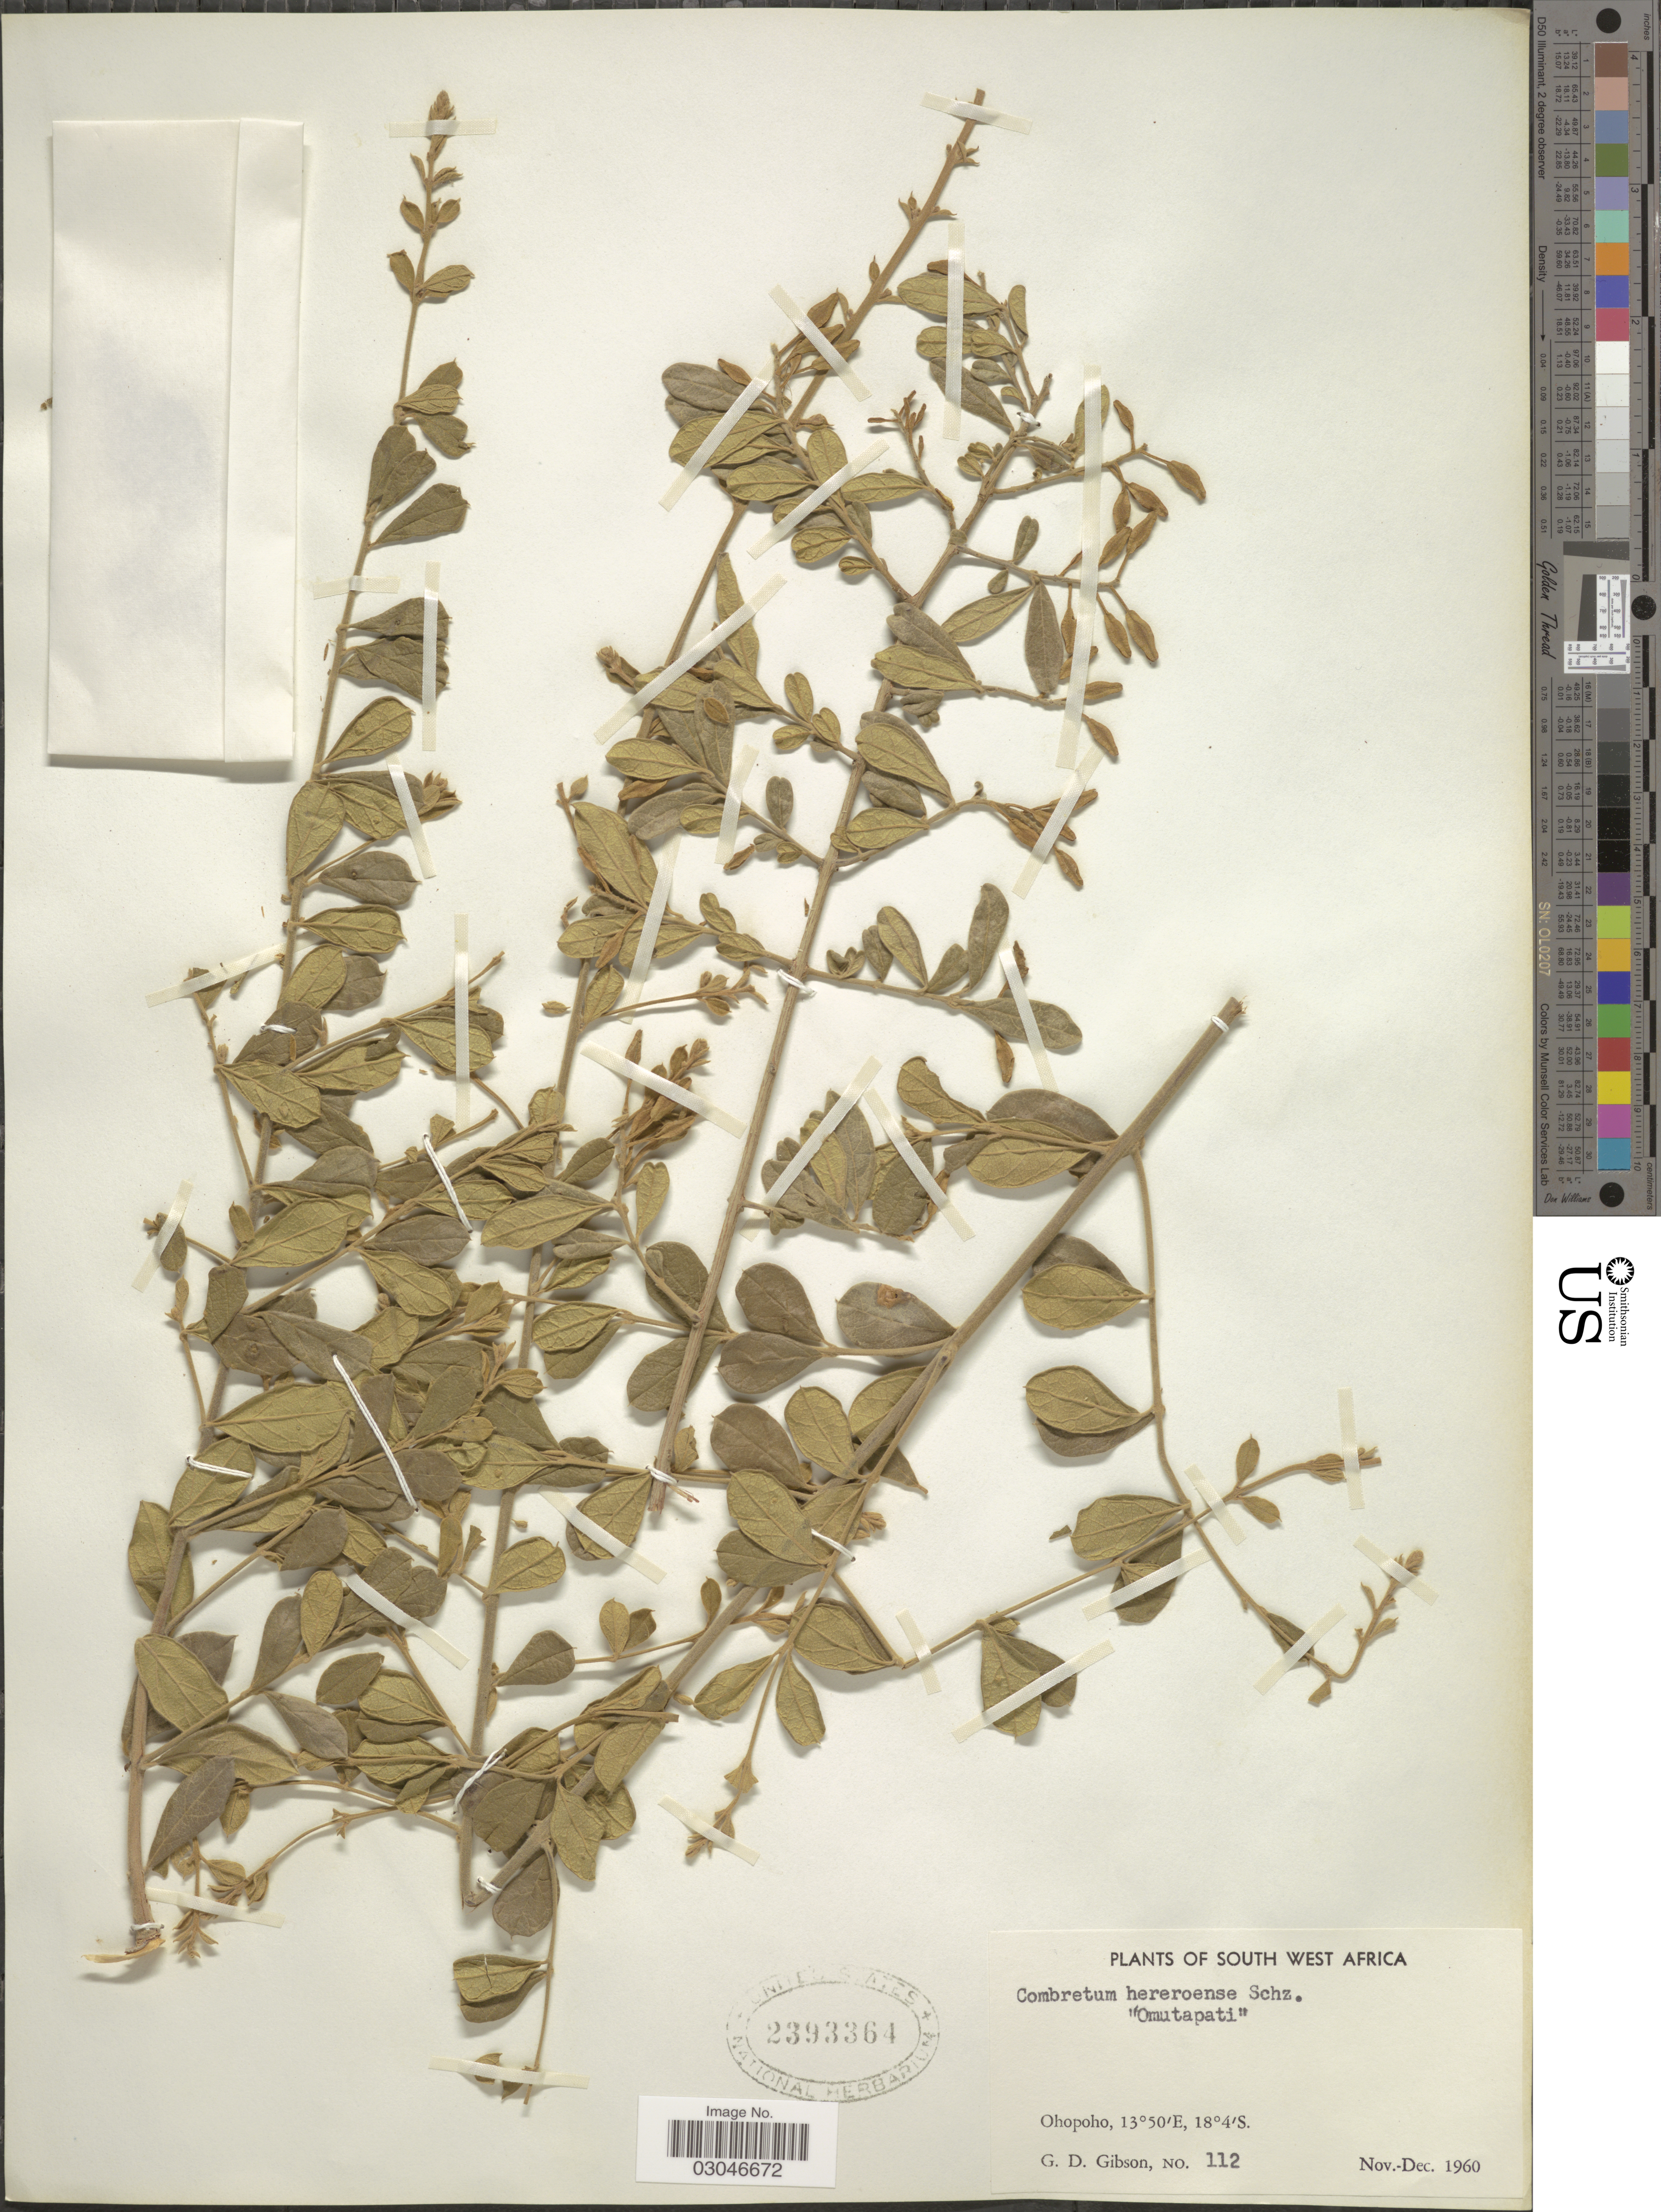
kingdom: Plantae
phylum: Tracheophyta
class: Magnoliopsida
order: Myrtales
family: Combretaceae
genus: Combretum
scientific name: Combretum hereroense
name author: Schinz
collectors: G. D. Gibson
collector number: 112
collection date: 1960-11/1960-12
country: Namibia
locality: South West Africa. Ohopoho.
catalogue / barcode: US 2393364